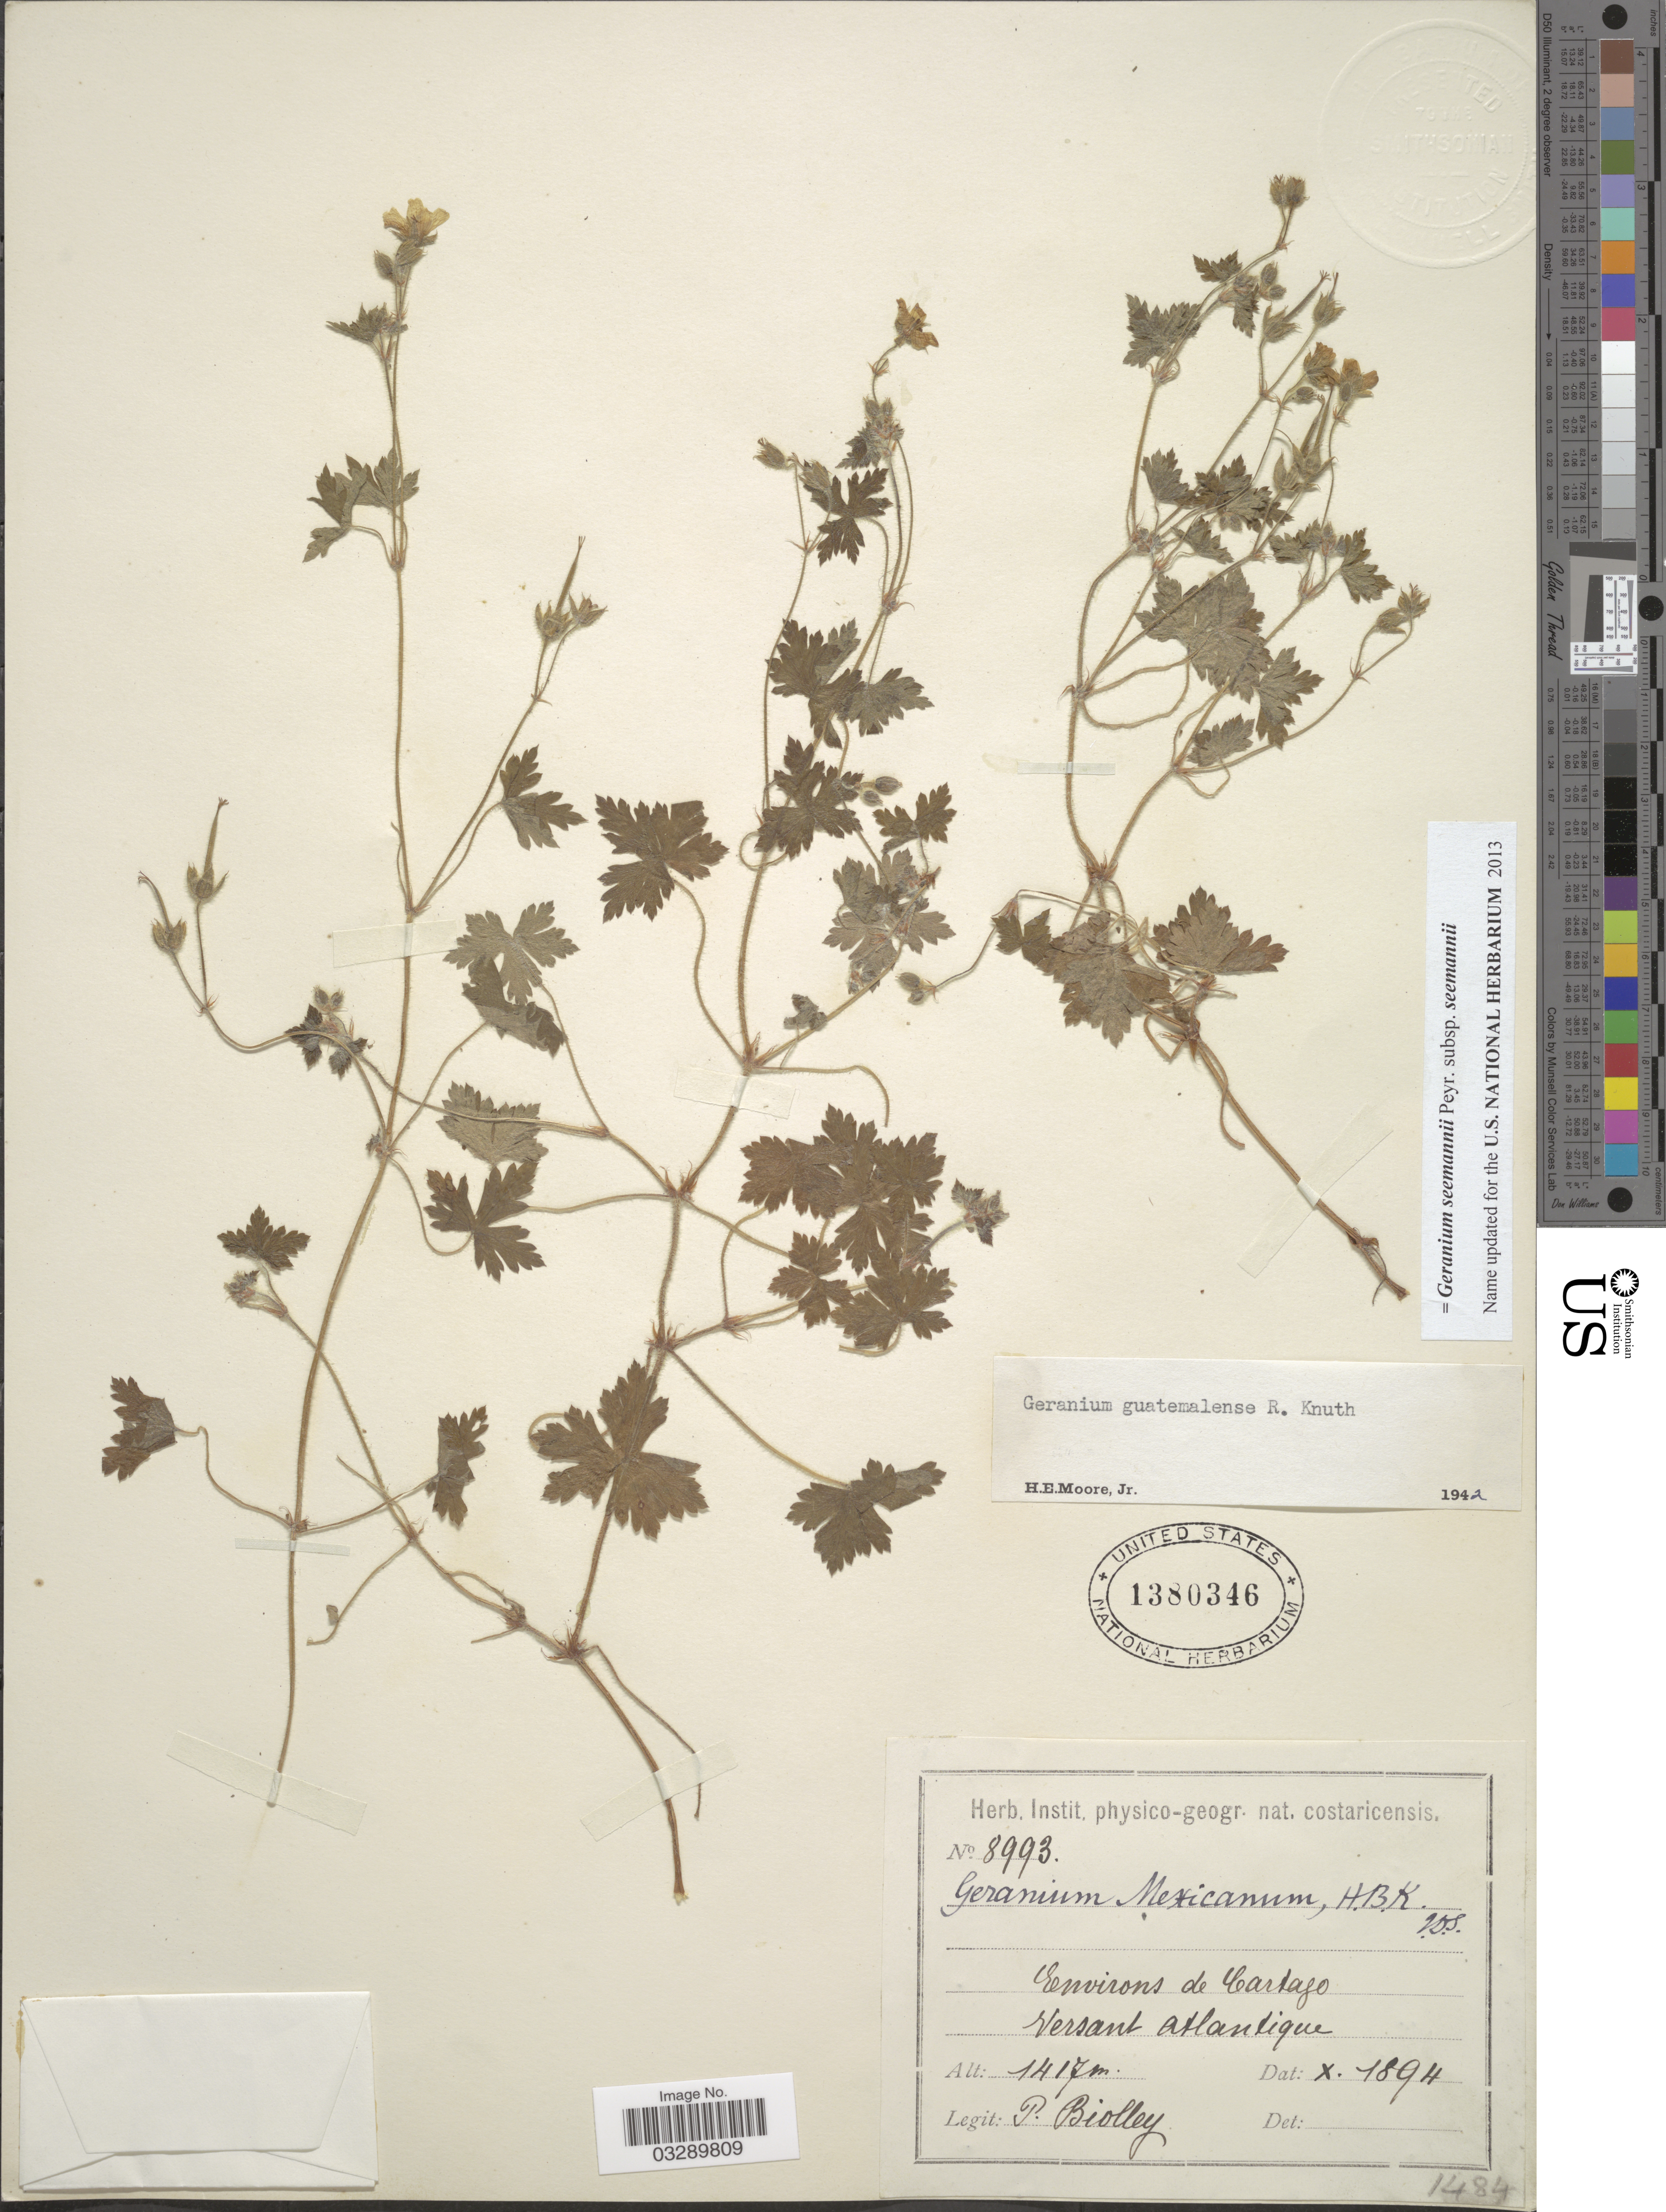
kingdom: Plantae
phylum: Tracheophyta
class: Magnoliopsida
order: Geraniales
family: Geraniaceae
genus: Geranium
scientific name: Geranium seemannii subsp. seemannii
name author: Peyr.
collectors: P. Biolley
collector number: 8993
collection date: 1894-10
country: Costa Rica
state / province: Cartago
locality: Environs de Cartago. Versant Atlantique.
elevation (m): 1417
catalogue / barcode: US 1380346